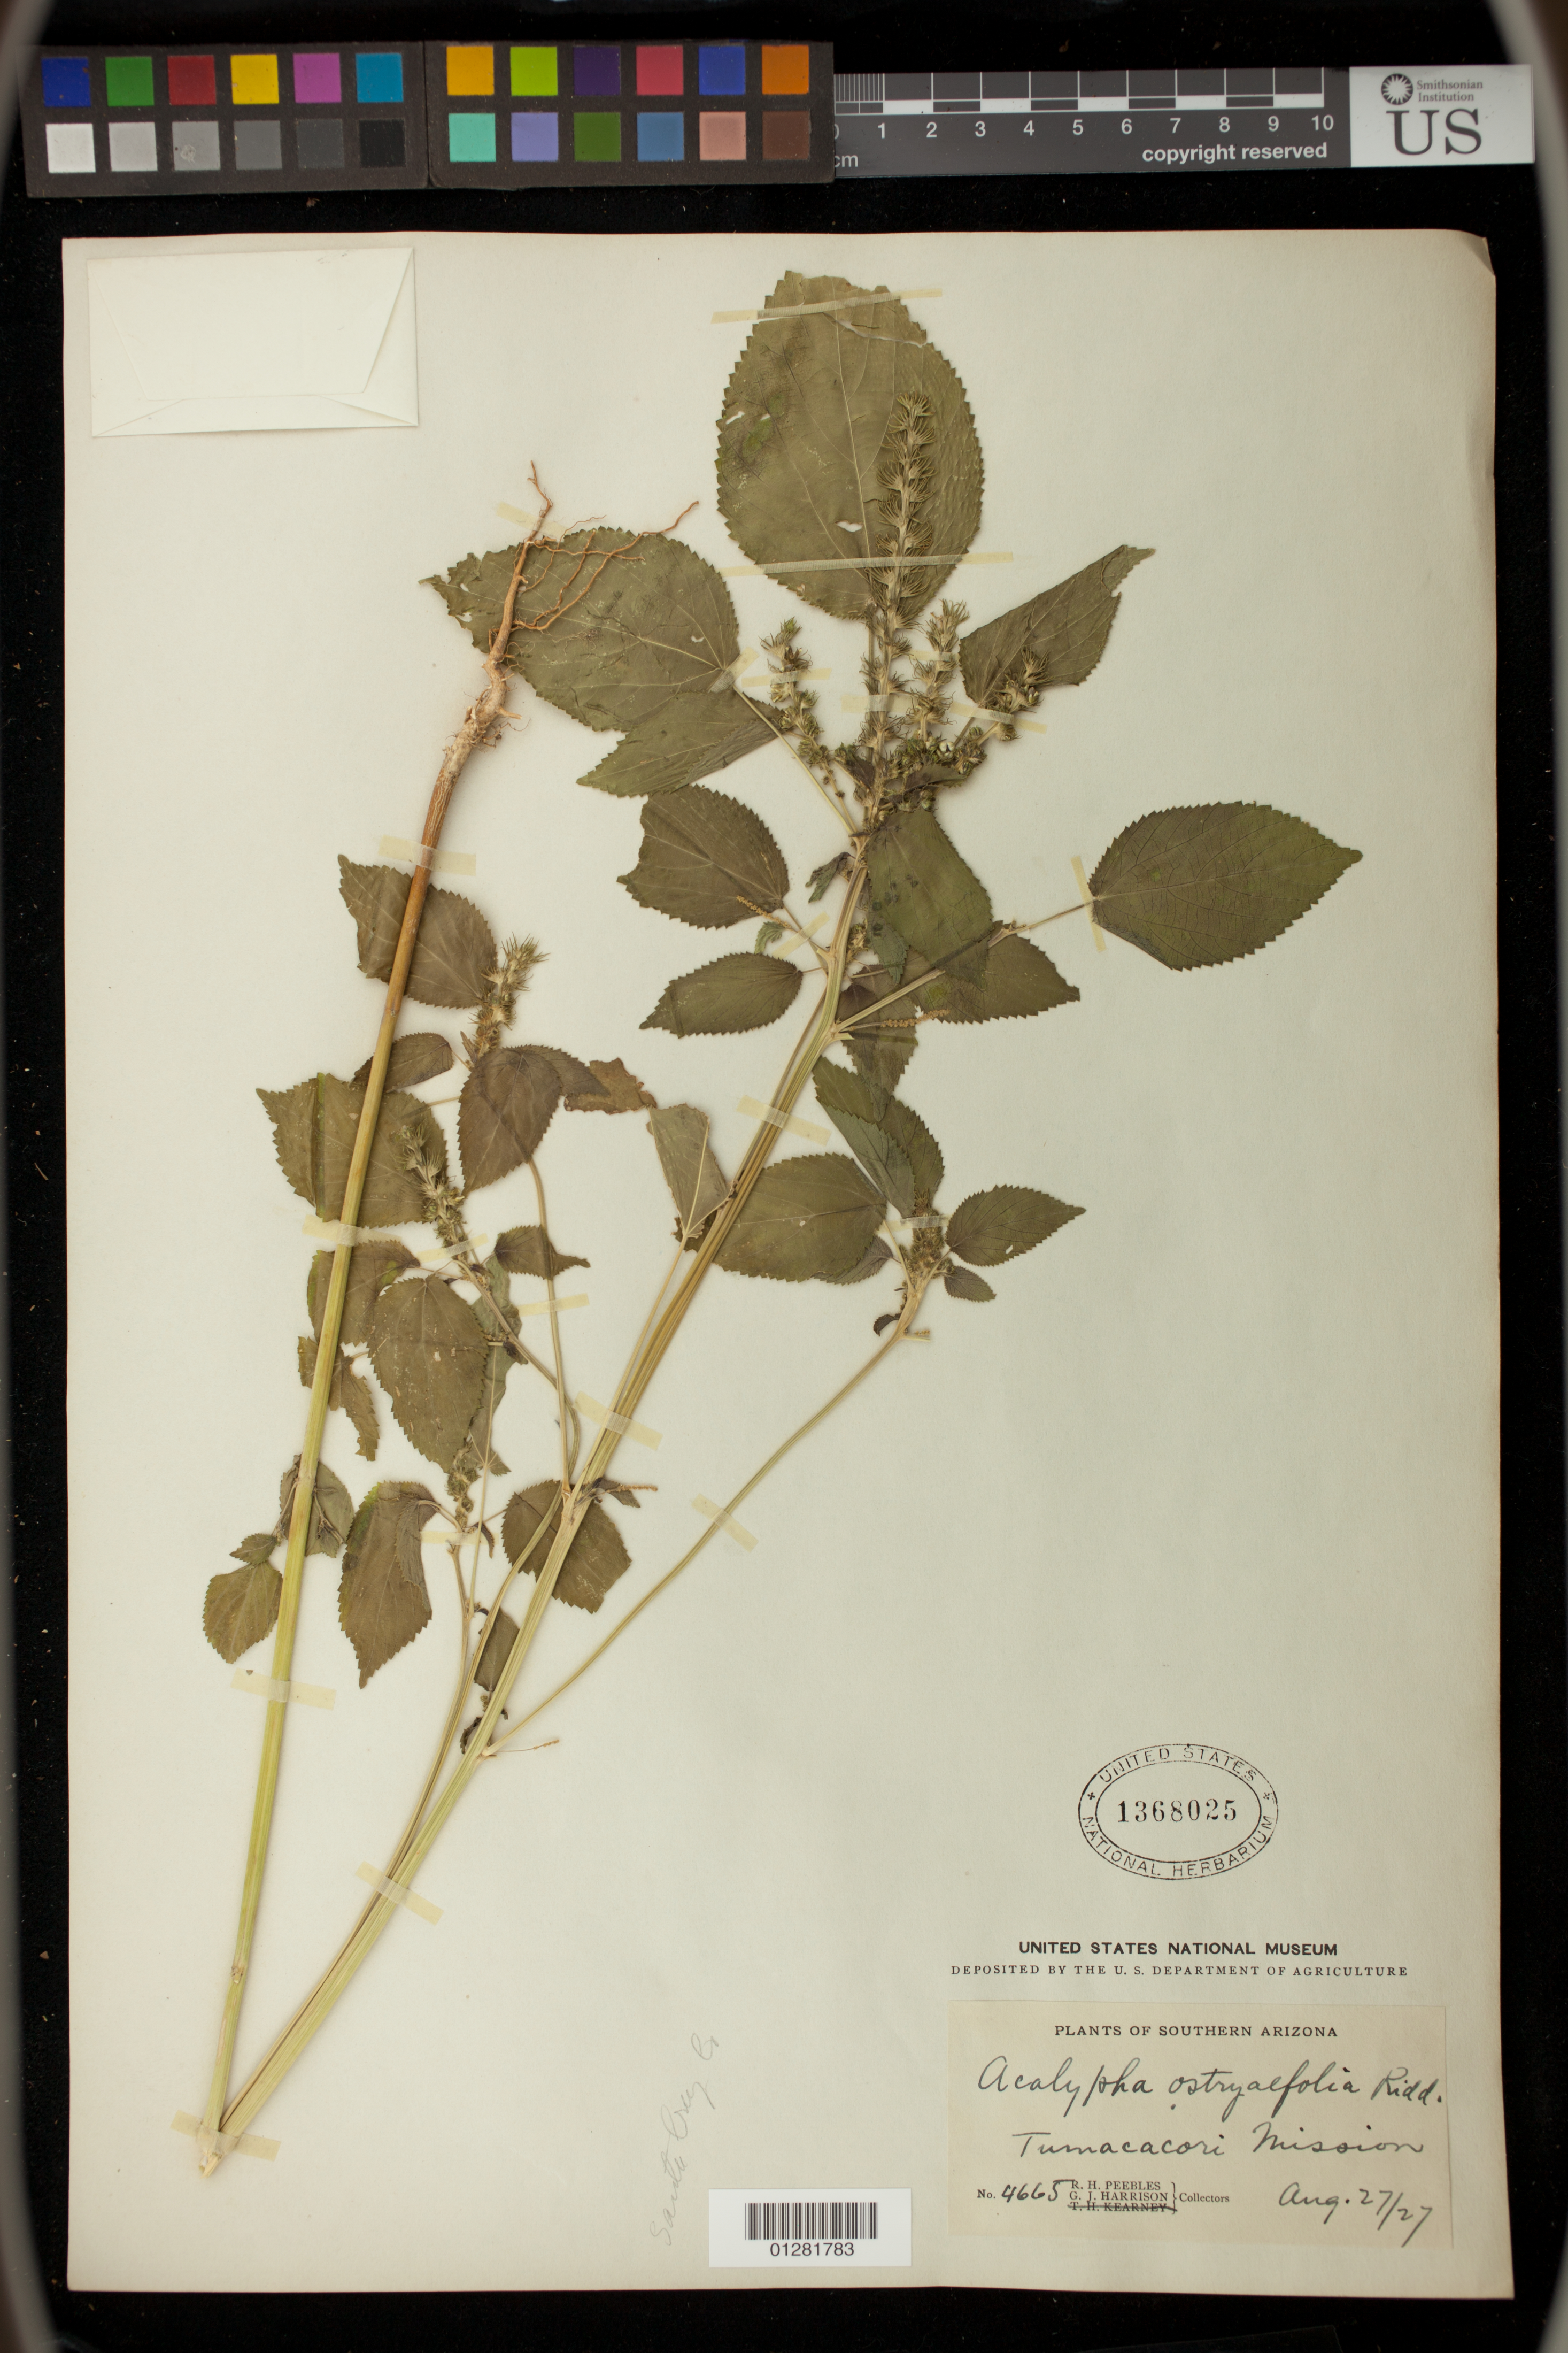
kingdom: Plantae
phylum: Tracheophyta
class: Magnoliopsida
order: Malpighiales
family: Euphorbiaceae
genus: Acalypha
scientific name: Acalypha ostryifolia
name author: Ridd.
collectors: R. H. Peebles & G. J. Harrison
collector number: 4665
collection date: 1927-08-27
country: United States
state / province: Arizona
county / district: Santa Cruz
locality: Tumacacori Mission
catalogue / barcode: US 1368025